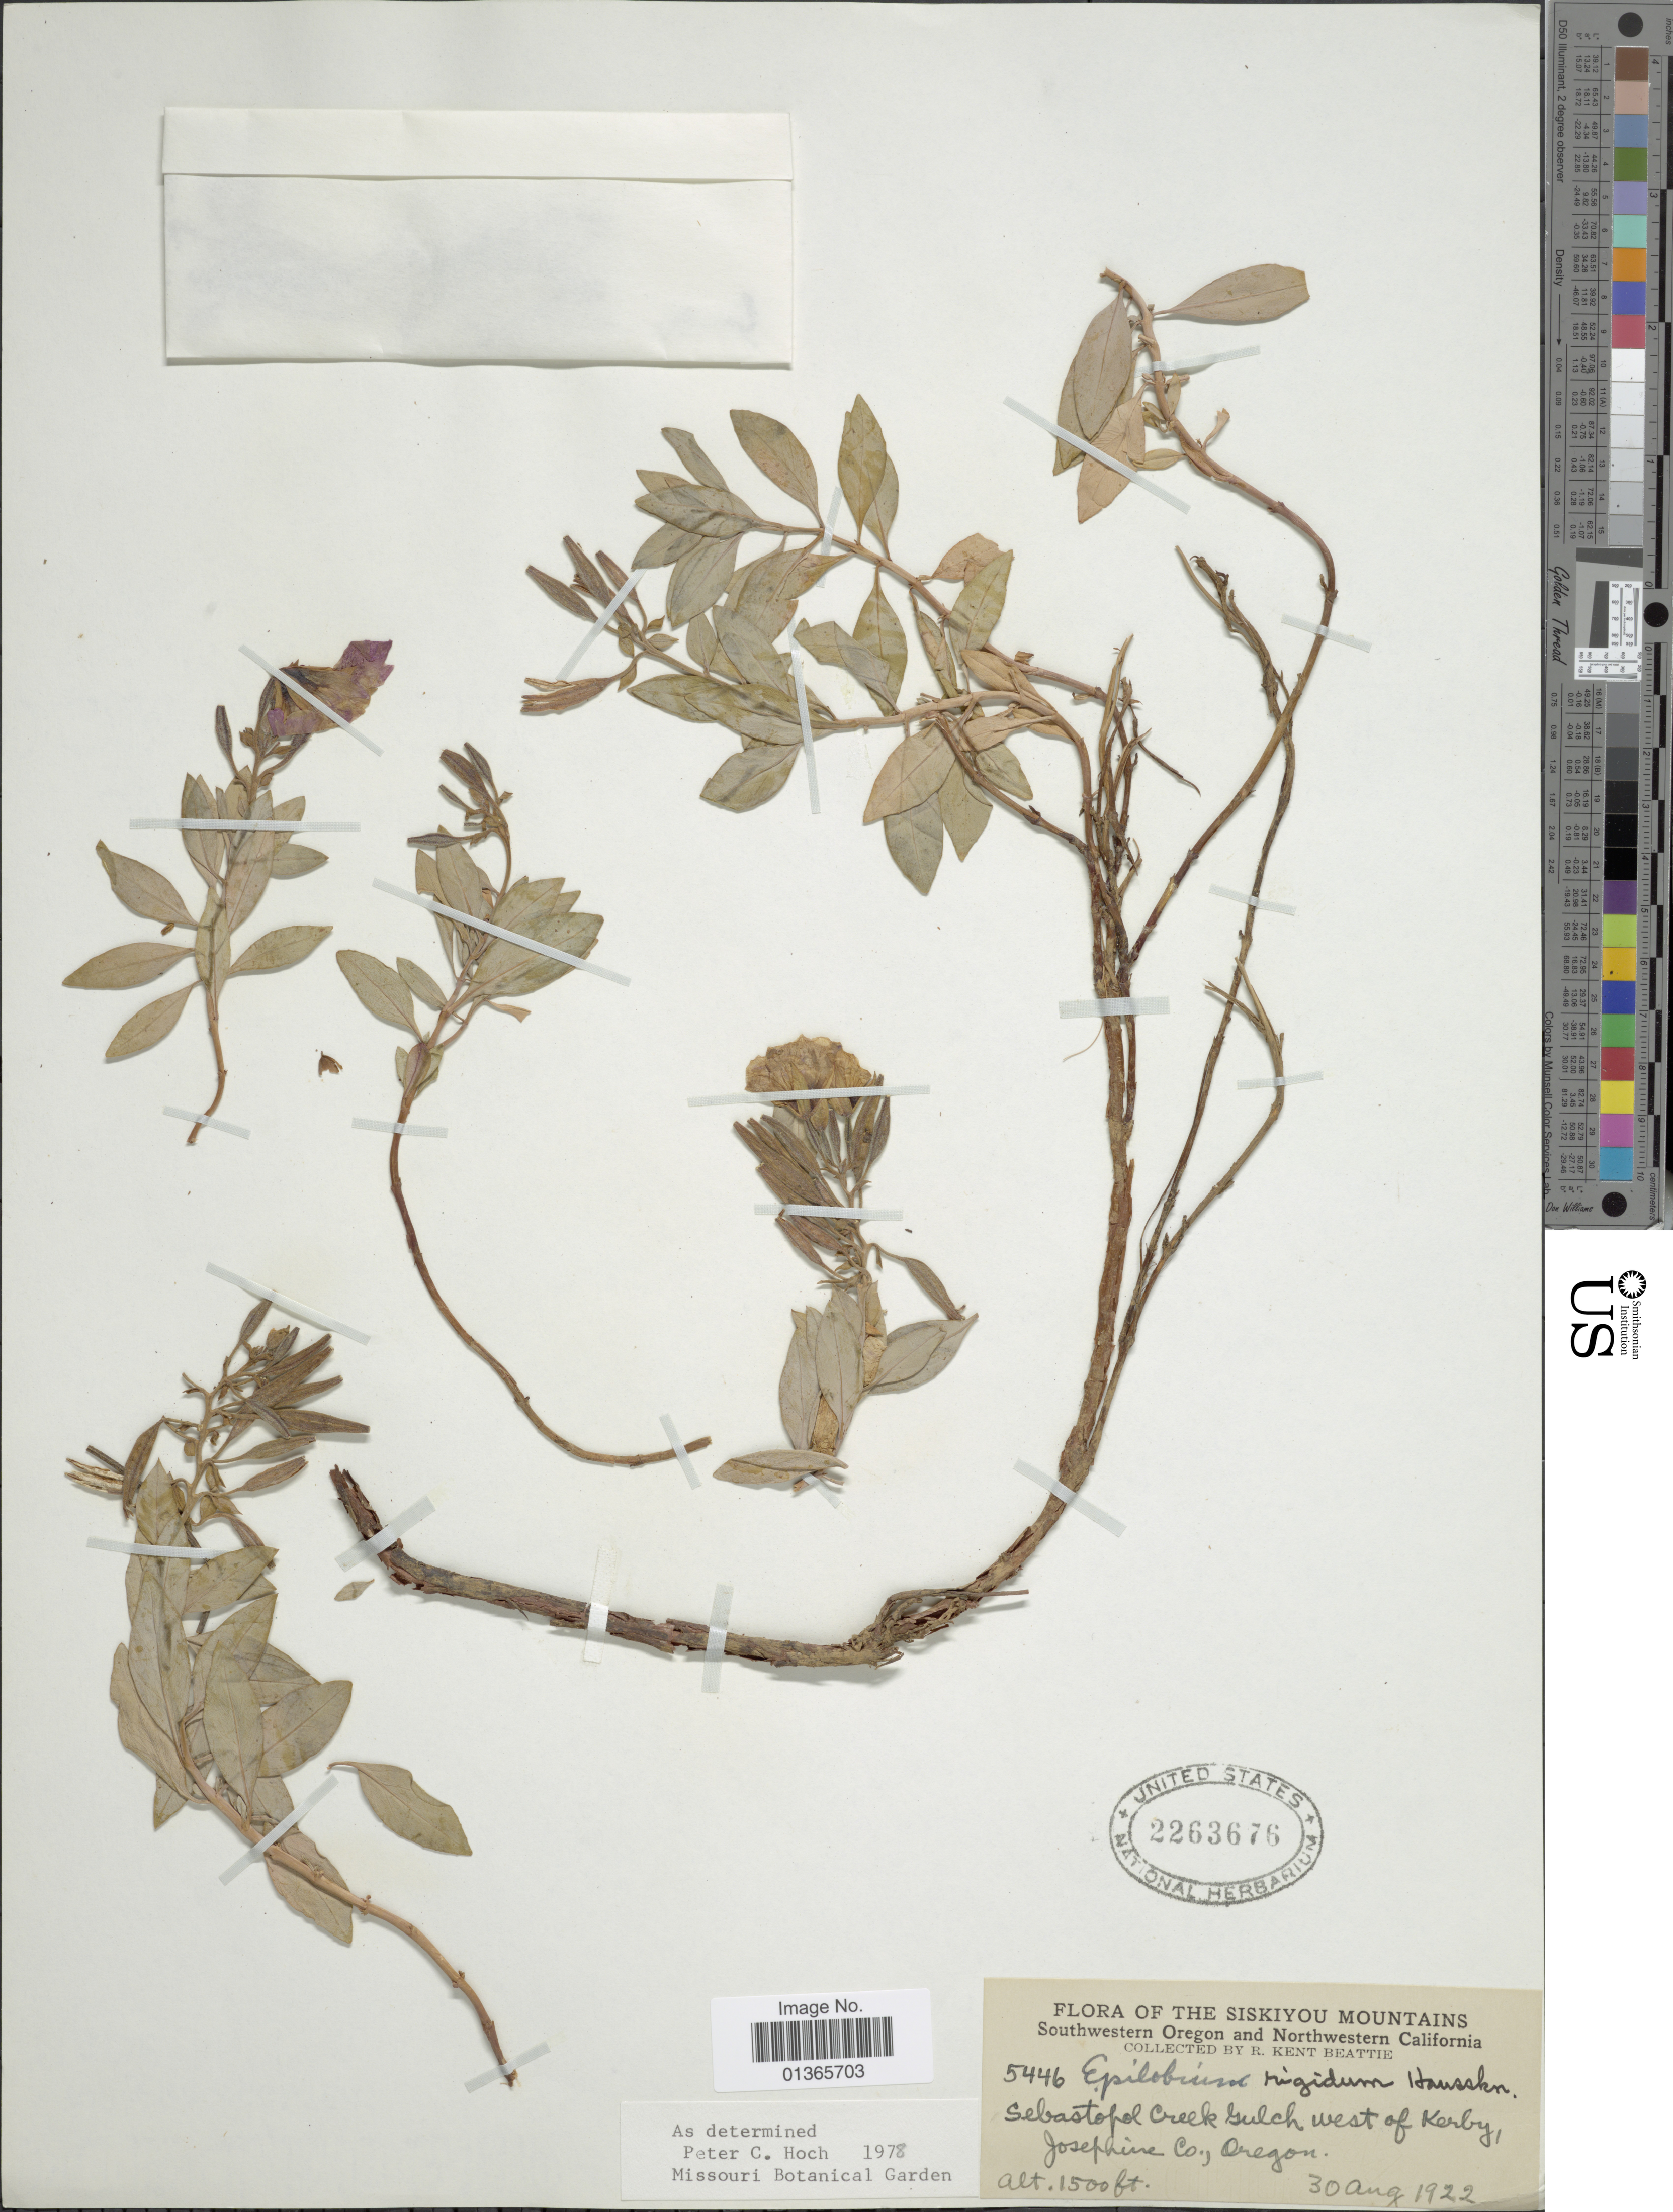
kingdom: Plantae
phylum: Tracheophyta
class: Magnoliopsida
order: Myrtales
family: Onagraceae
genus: Epilobium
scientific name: Epilobium rigidum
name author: Hausskn.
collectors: R. K. Beattie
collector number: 5446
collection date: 1922-08-30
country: United States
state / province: Oregon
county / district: Josephine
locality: Southwestern Oregon and Northwestern California. Sebastopol Creek Gulch west of Kerby, Josephine Co.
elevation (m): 457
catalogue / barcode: US 2263676